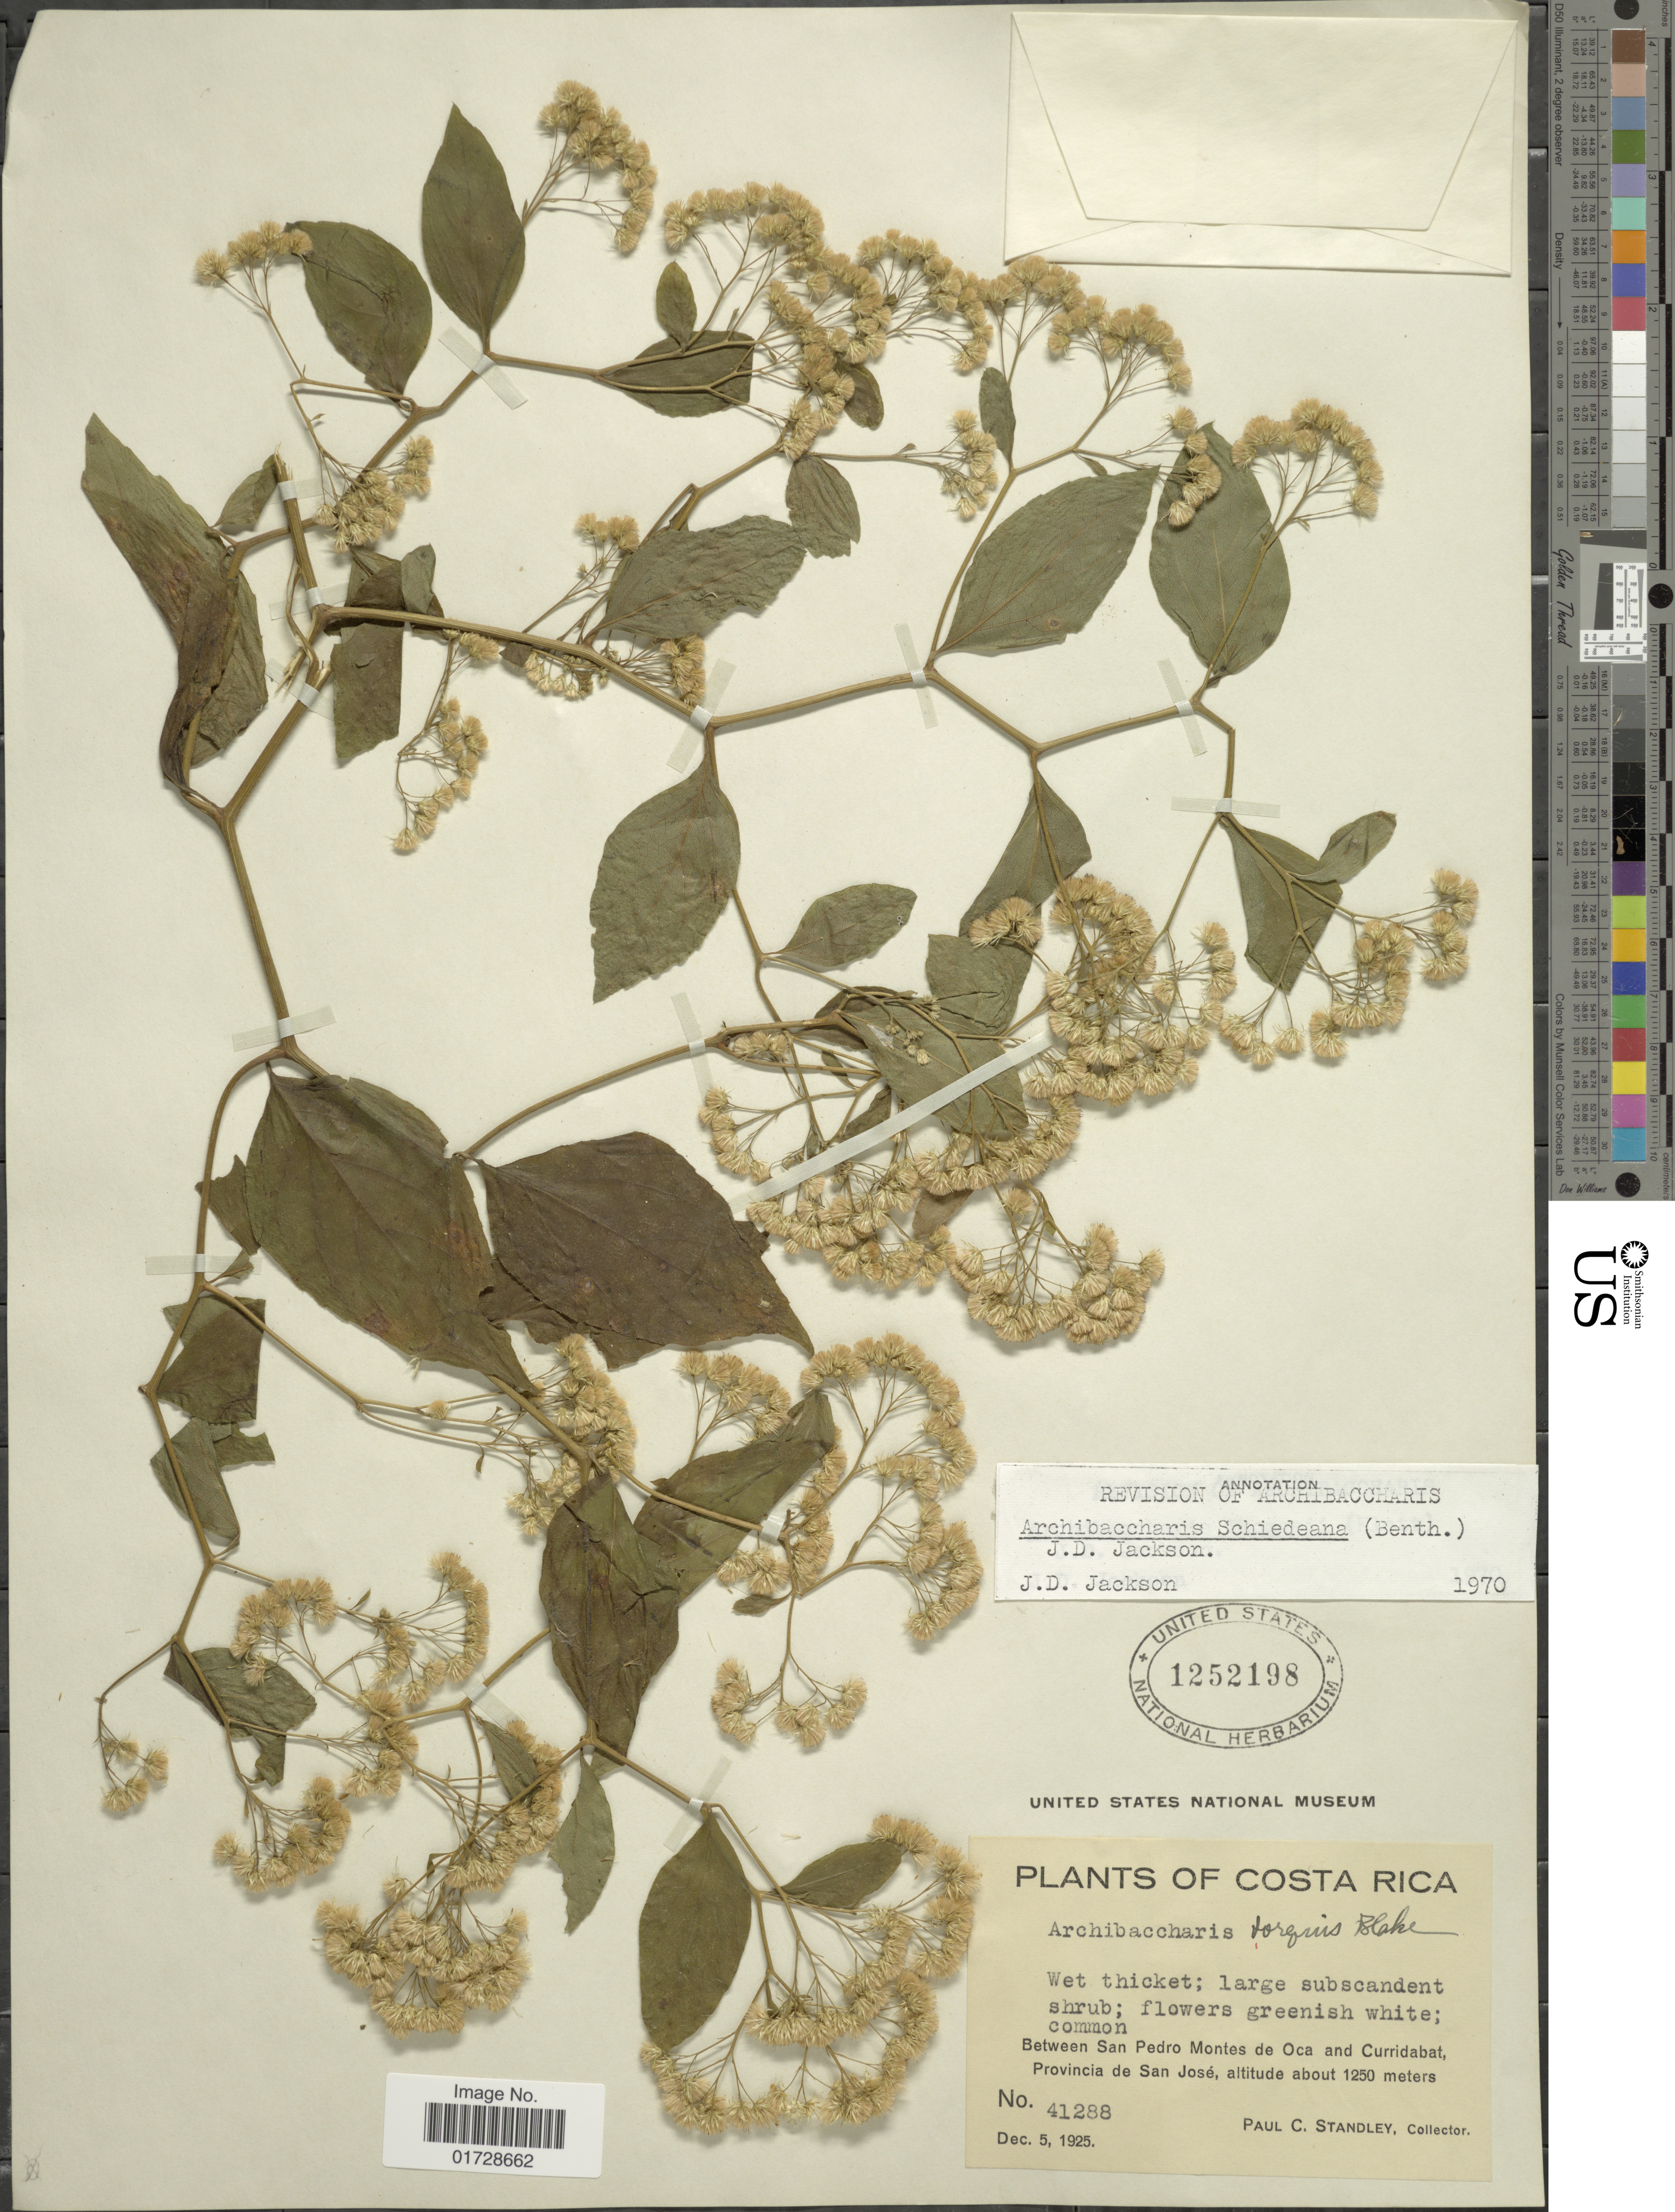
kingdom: Plantae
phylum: Tracheophyta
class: Magnoliopsida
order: Asterales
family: Asteraceae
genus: Archibaccharis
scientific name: Archibaccharis schiedeana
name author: (Benth.) J.D. Jacks.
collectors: P. C. Standley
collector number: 41288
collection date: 1925-12-05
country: Costa Rica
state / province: San José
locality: Between San Pedro Montes de Oca and Curridabat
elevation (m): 1250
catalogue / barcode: US 1252198